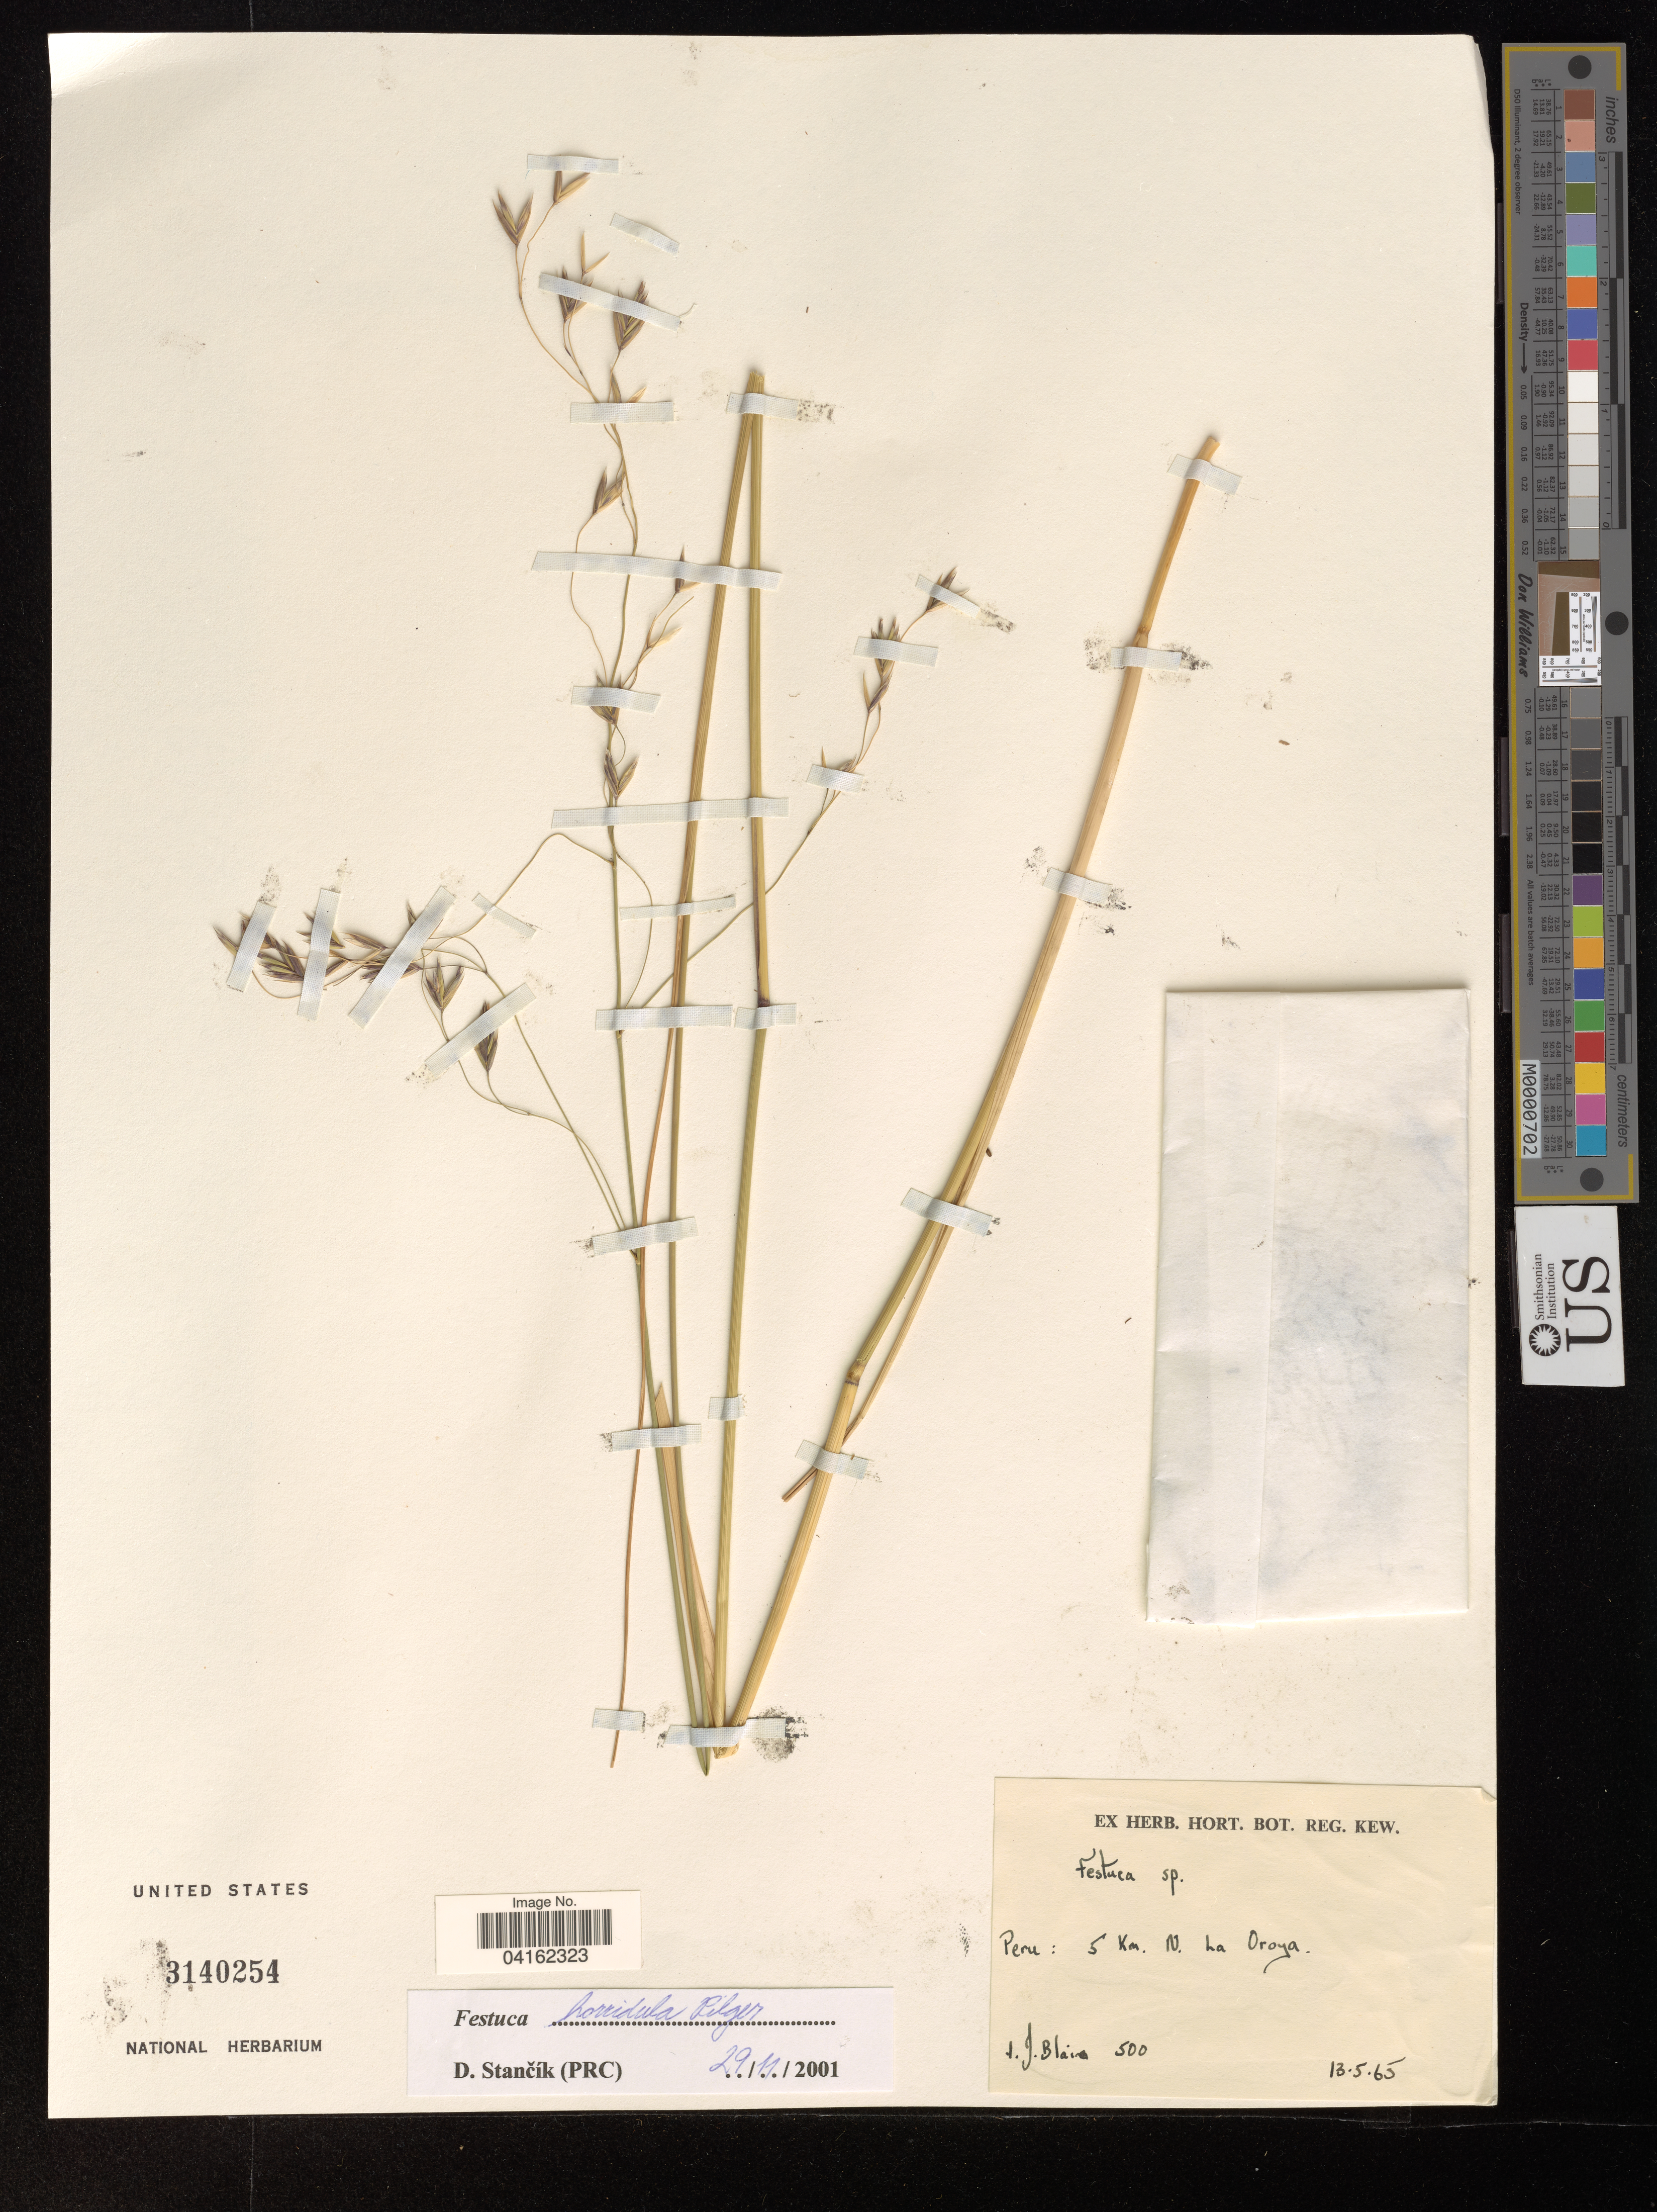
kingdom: Plantae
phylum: Tracheophyta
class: Liliopsida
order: Poales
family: Poaceae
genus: Festuca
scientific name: Festuca horridula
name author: Pilg.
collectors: I. Blair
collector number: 500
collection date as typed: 13 5 65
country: Peru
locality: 5 Km. N. La Oroya.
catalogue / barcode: US 3140254